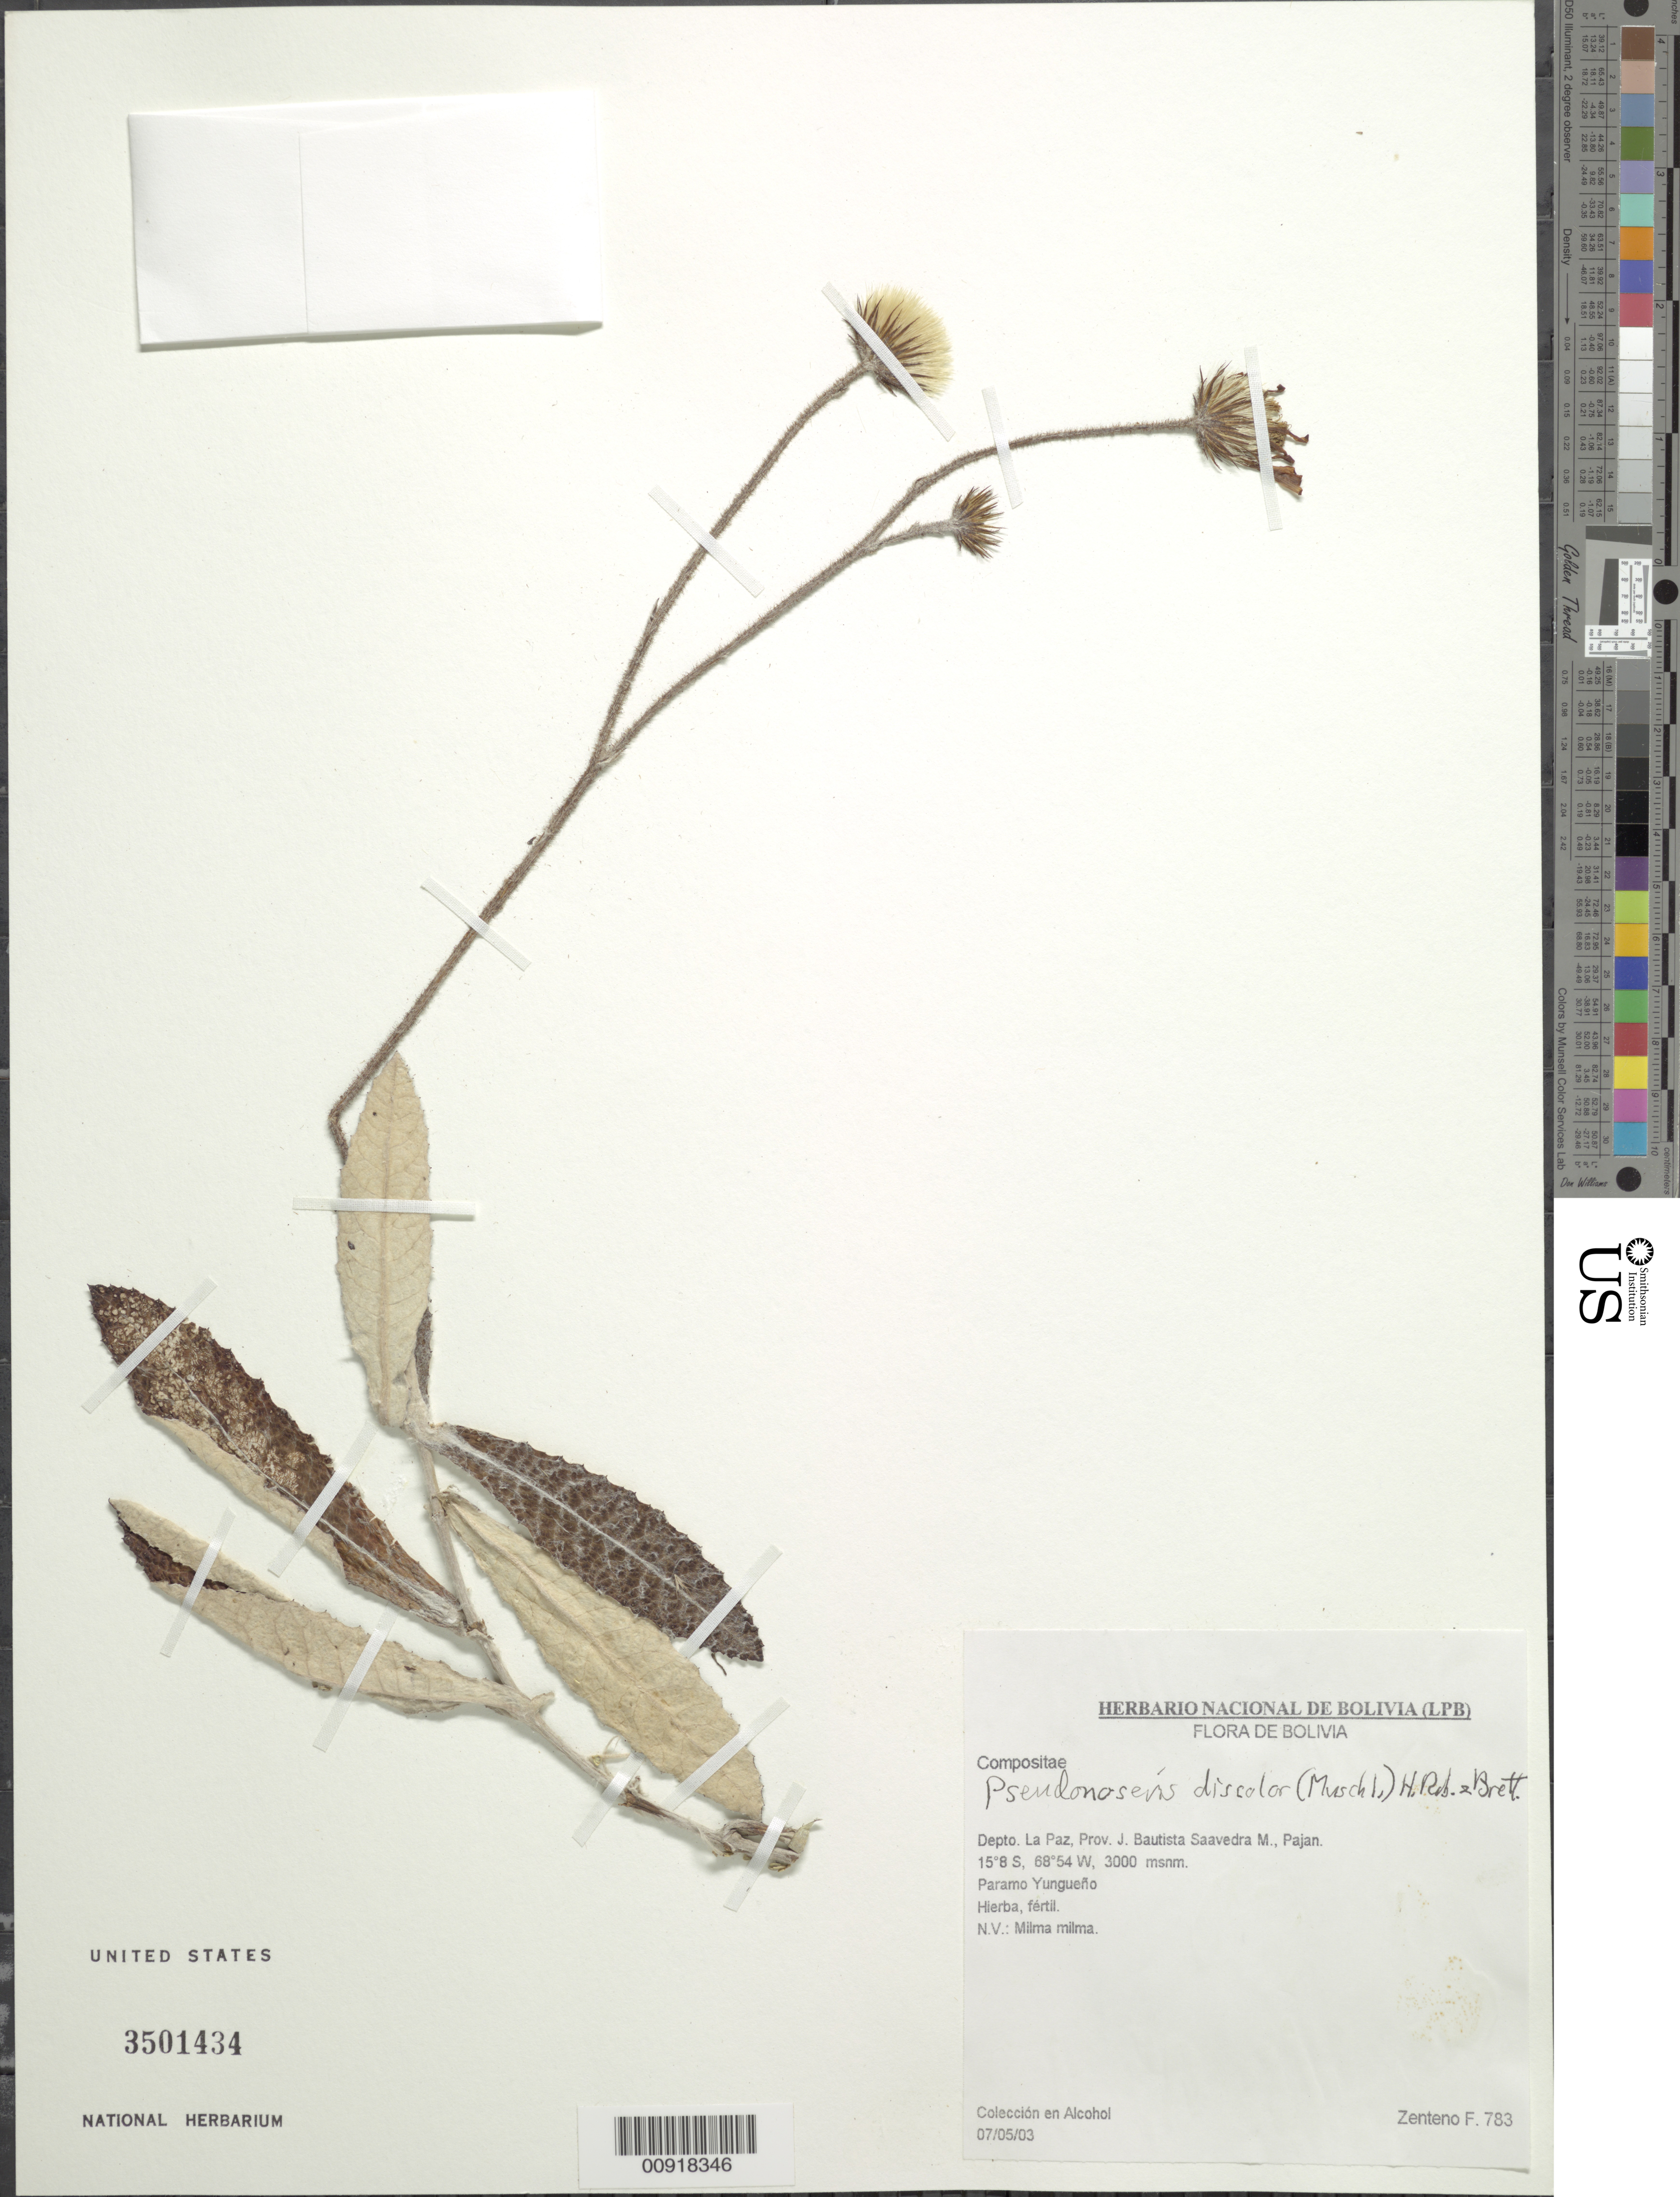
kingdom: Plantae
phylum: Tracheophyta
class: Magnoliopsida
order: Asterales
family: Asteraceae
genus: Pseudonoseris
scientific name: Pseudonoseris discolor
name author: (Muschl.) H. Rob. & Brettell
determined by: Robinson, Harold E., (US)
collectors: F. Zenteno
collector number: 783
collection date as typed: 7 May 2003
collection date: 2003-05-07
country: Bolivia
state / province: La Paz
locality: Dpto. La Paz, Prov. J. Bautista Saavedra M., Pajan; Paramo Yungueño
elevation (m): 3000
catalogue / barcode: US 3501434